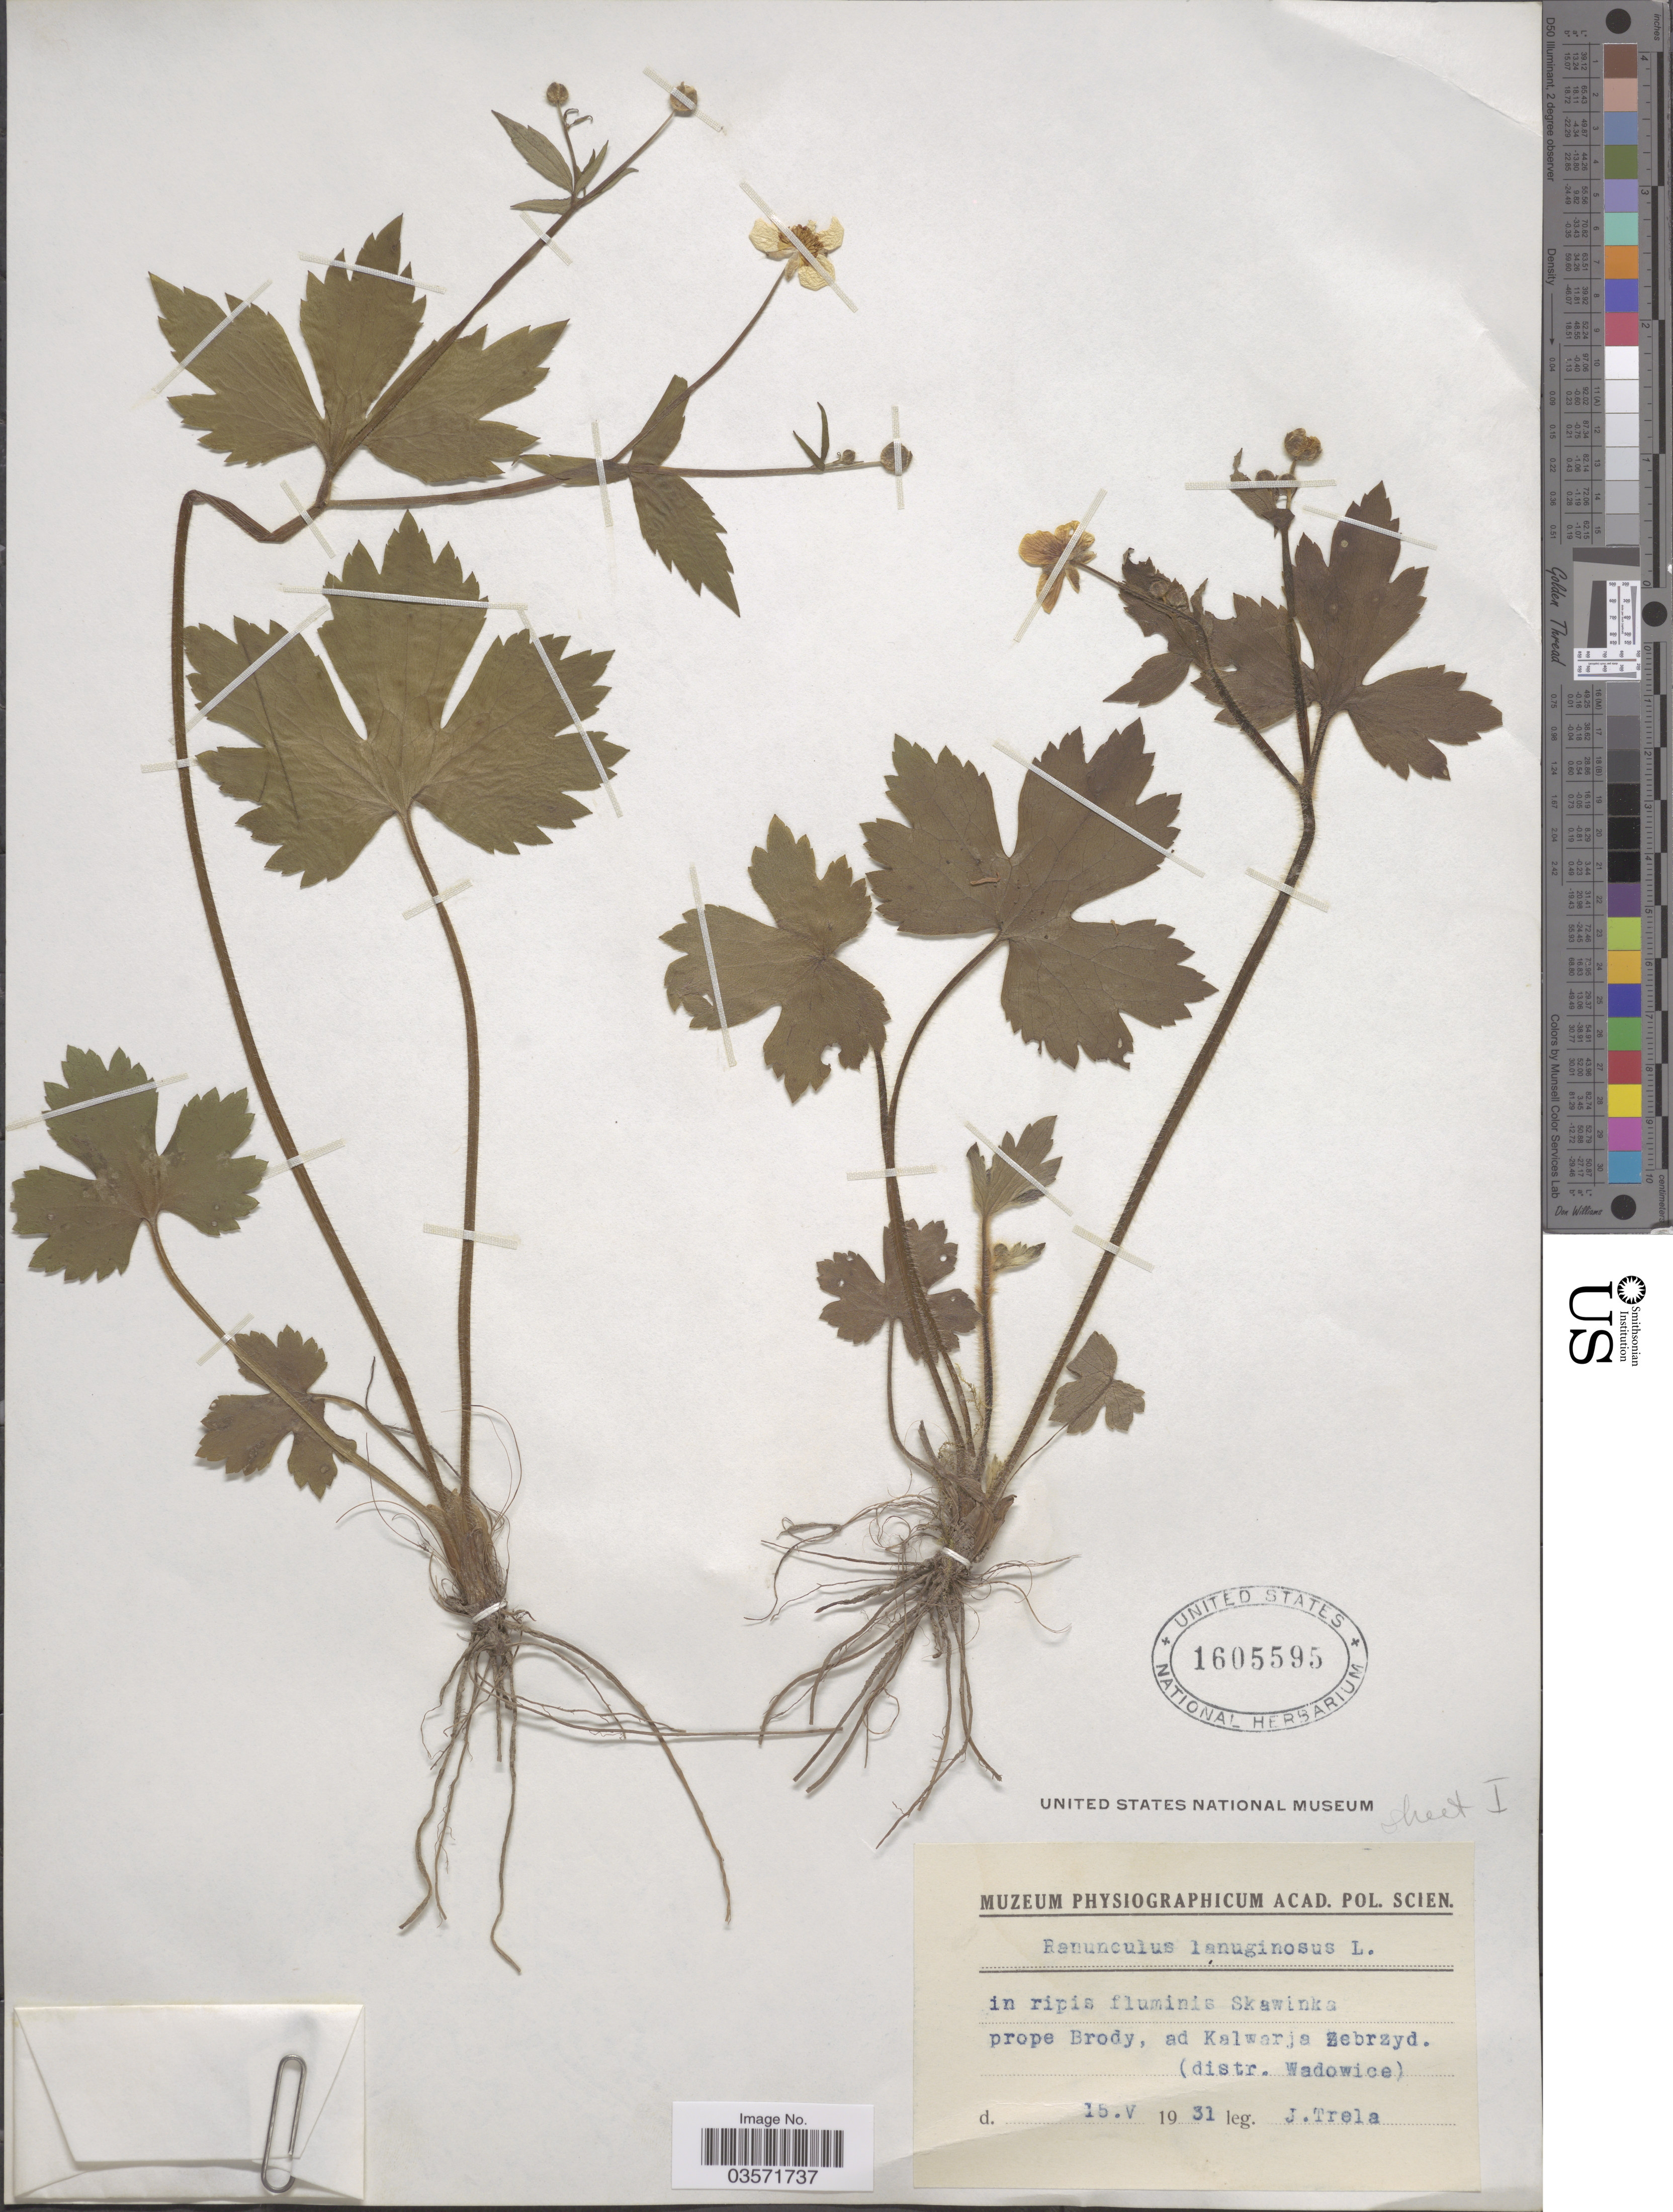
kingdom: Plantae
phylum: Tracheophyta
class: Magnoliopsida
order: Ranunculales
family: Ranunculaceae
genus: Ranunculus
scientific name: Ranunculus lanuginosus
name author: L.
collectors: J. Trela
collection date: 1931-05-15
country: Poland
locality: In ripis fluminis Skawinka prope Brody, ad Kalwarja Zebrzyd. (distr. Wadowice).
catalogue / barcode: US 1605595